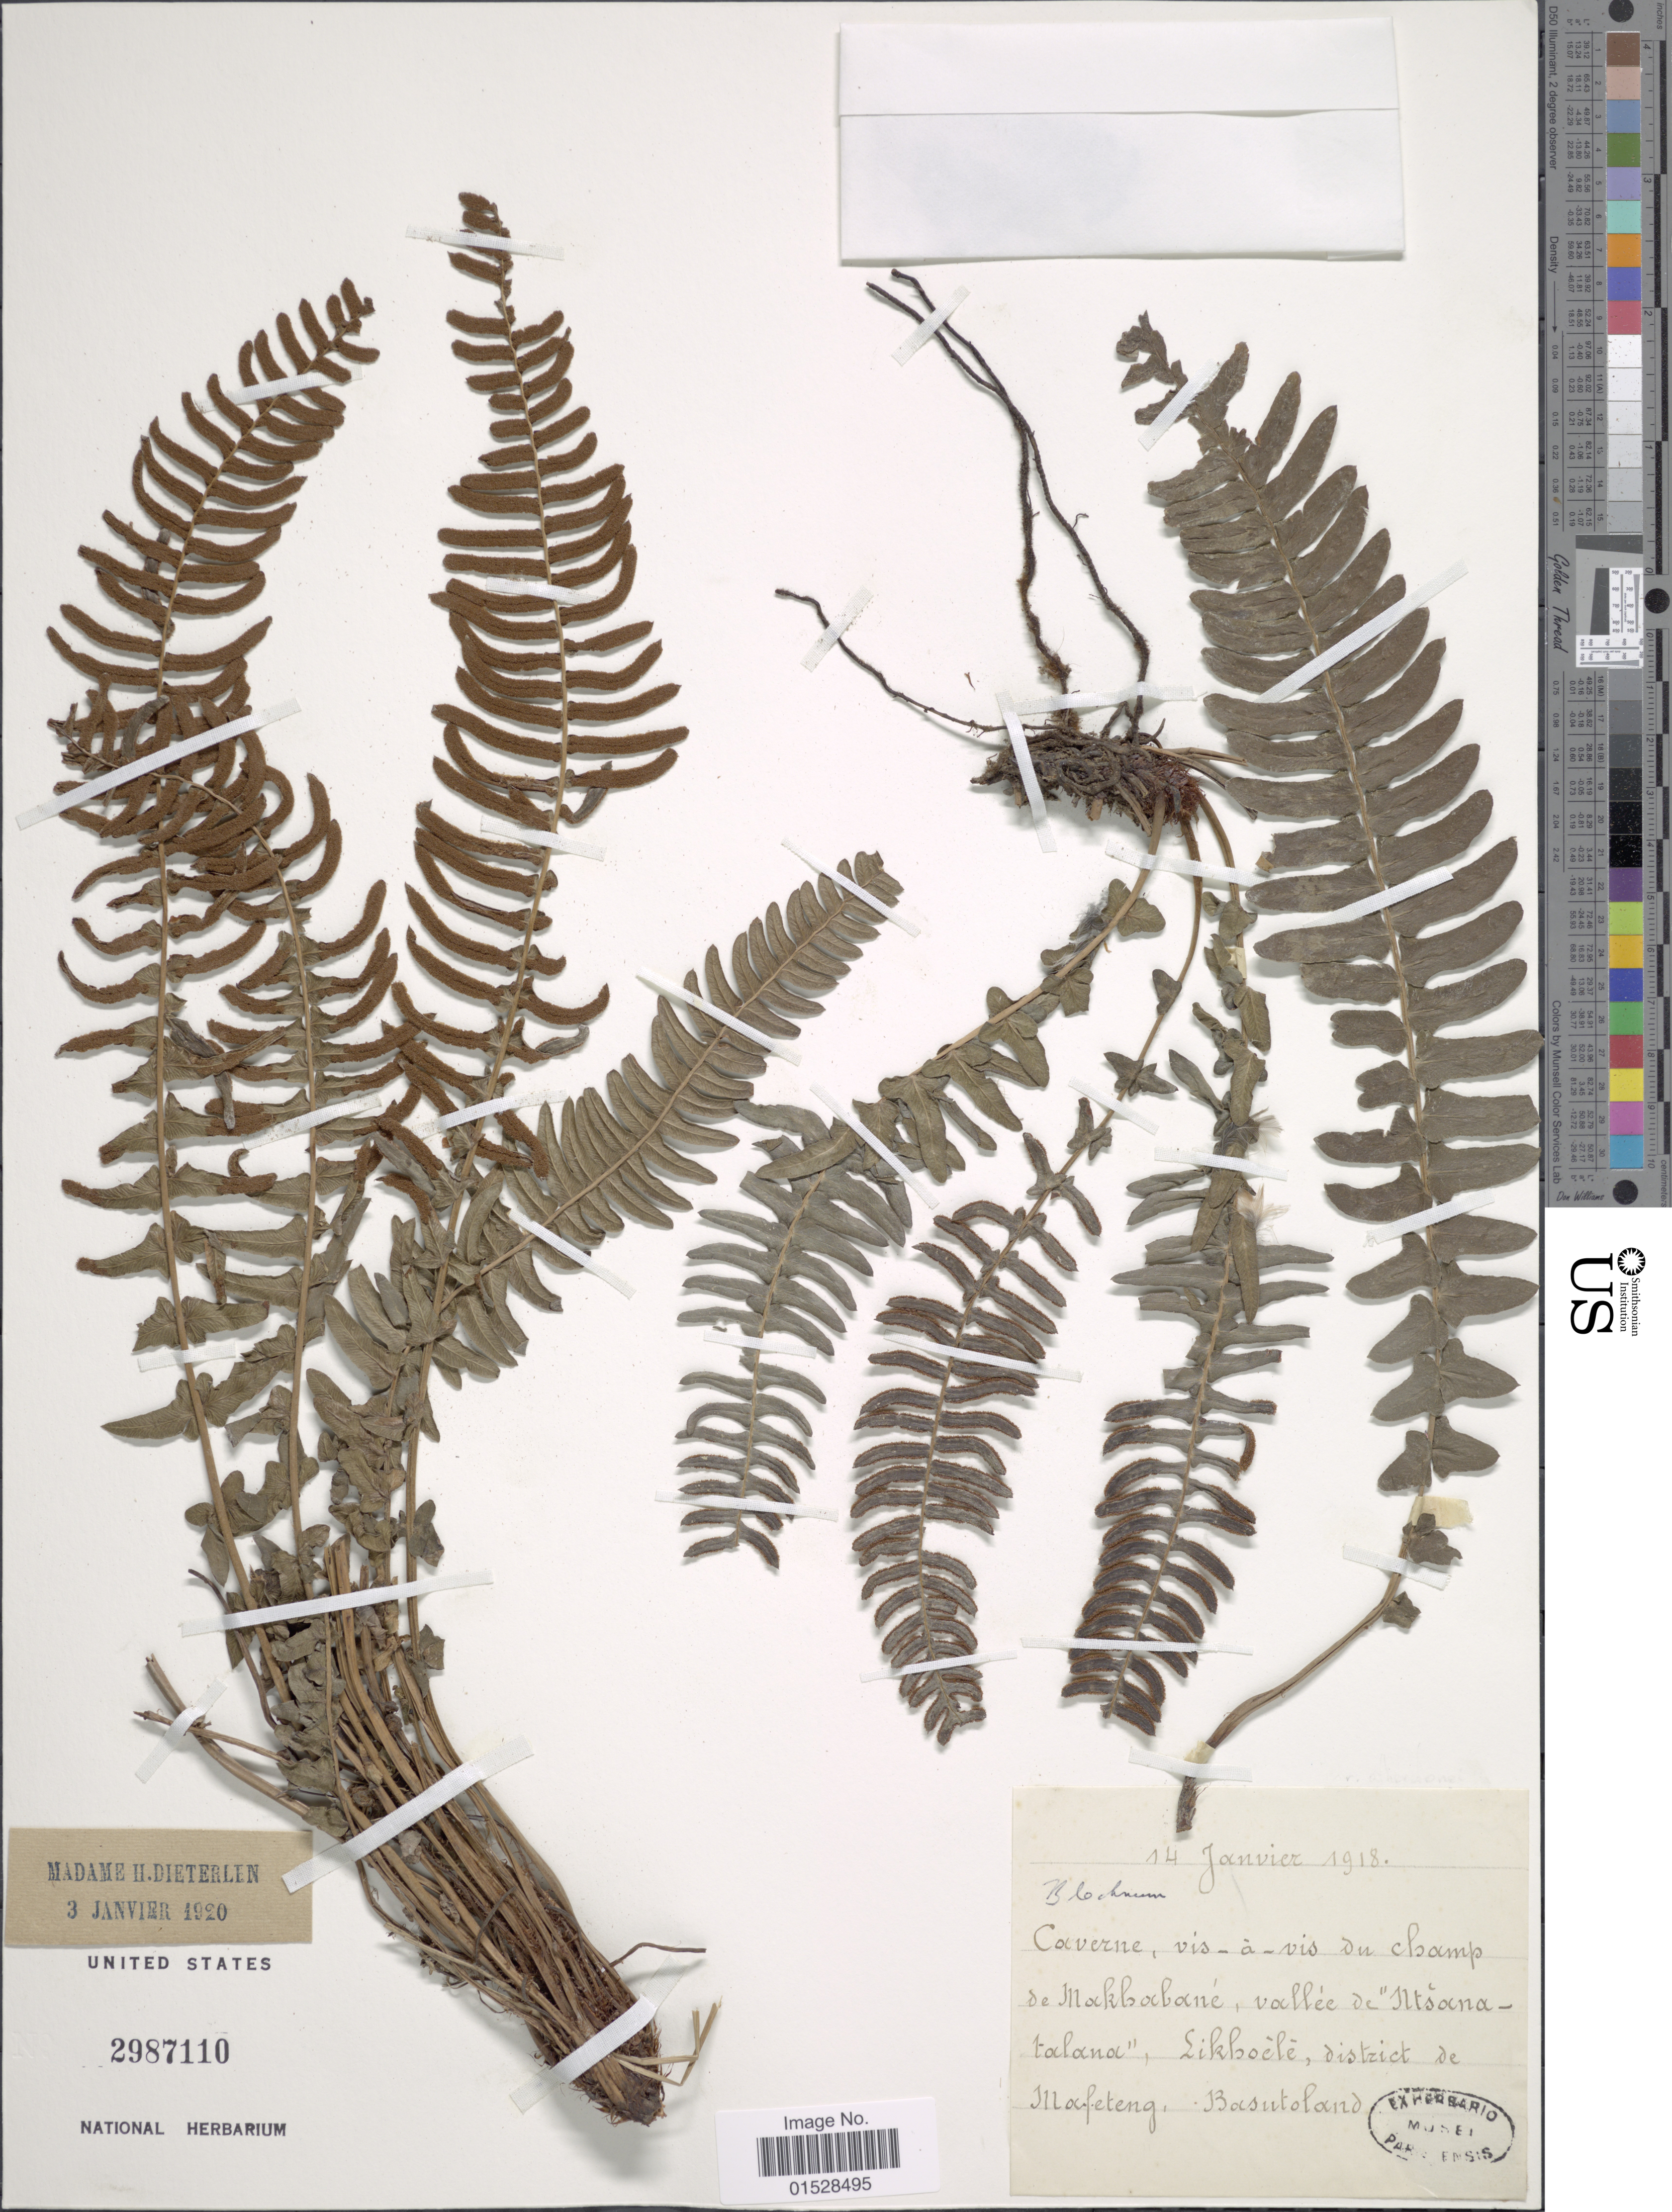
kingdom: Plantae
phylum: Tracheophyta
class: Polypodiopsida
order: Polypodiales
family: Blechnaceae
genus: Blechnum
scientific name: Blechnum australe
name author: L.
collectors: ex herb. Mus. Paraensis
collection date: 1918-01-14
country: Lesotho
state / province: Mafeteng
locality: Caverne, vis-a-vis du champ de Mockhockane, vallee de "Msocnatalocna", Likkoele, district de Mocfeteng, Basutoland. [interpreted]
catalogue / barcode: US 2987110